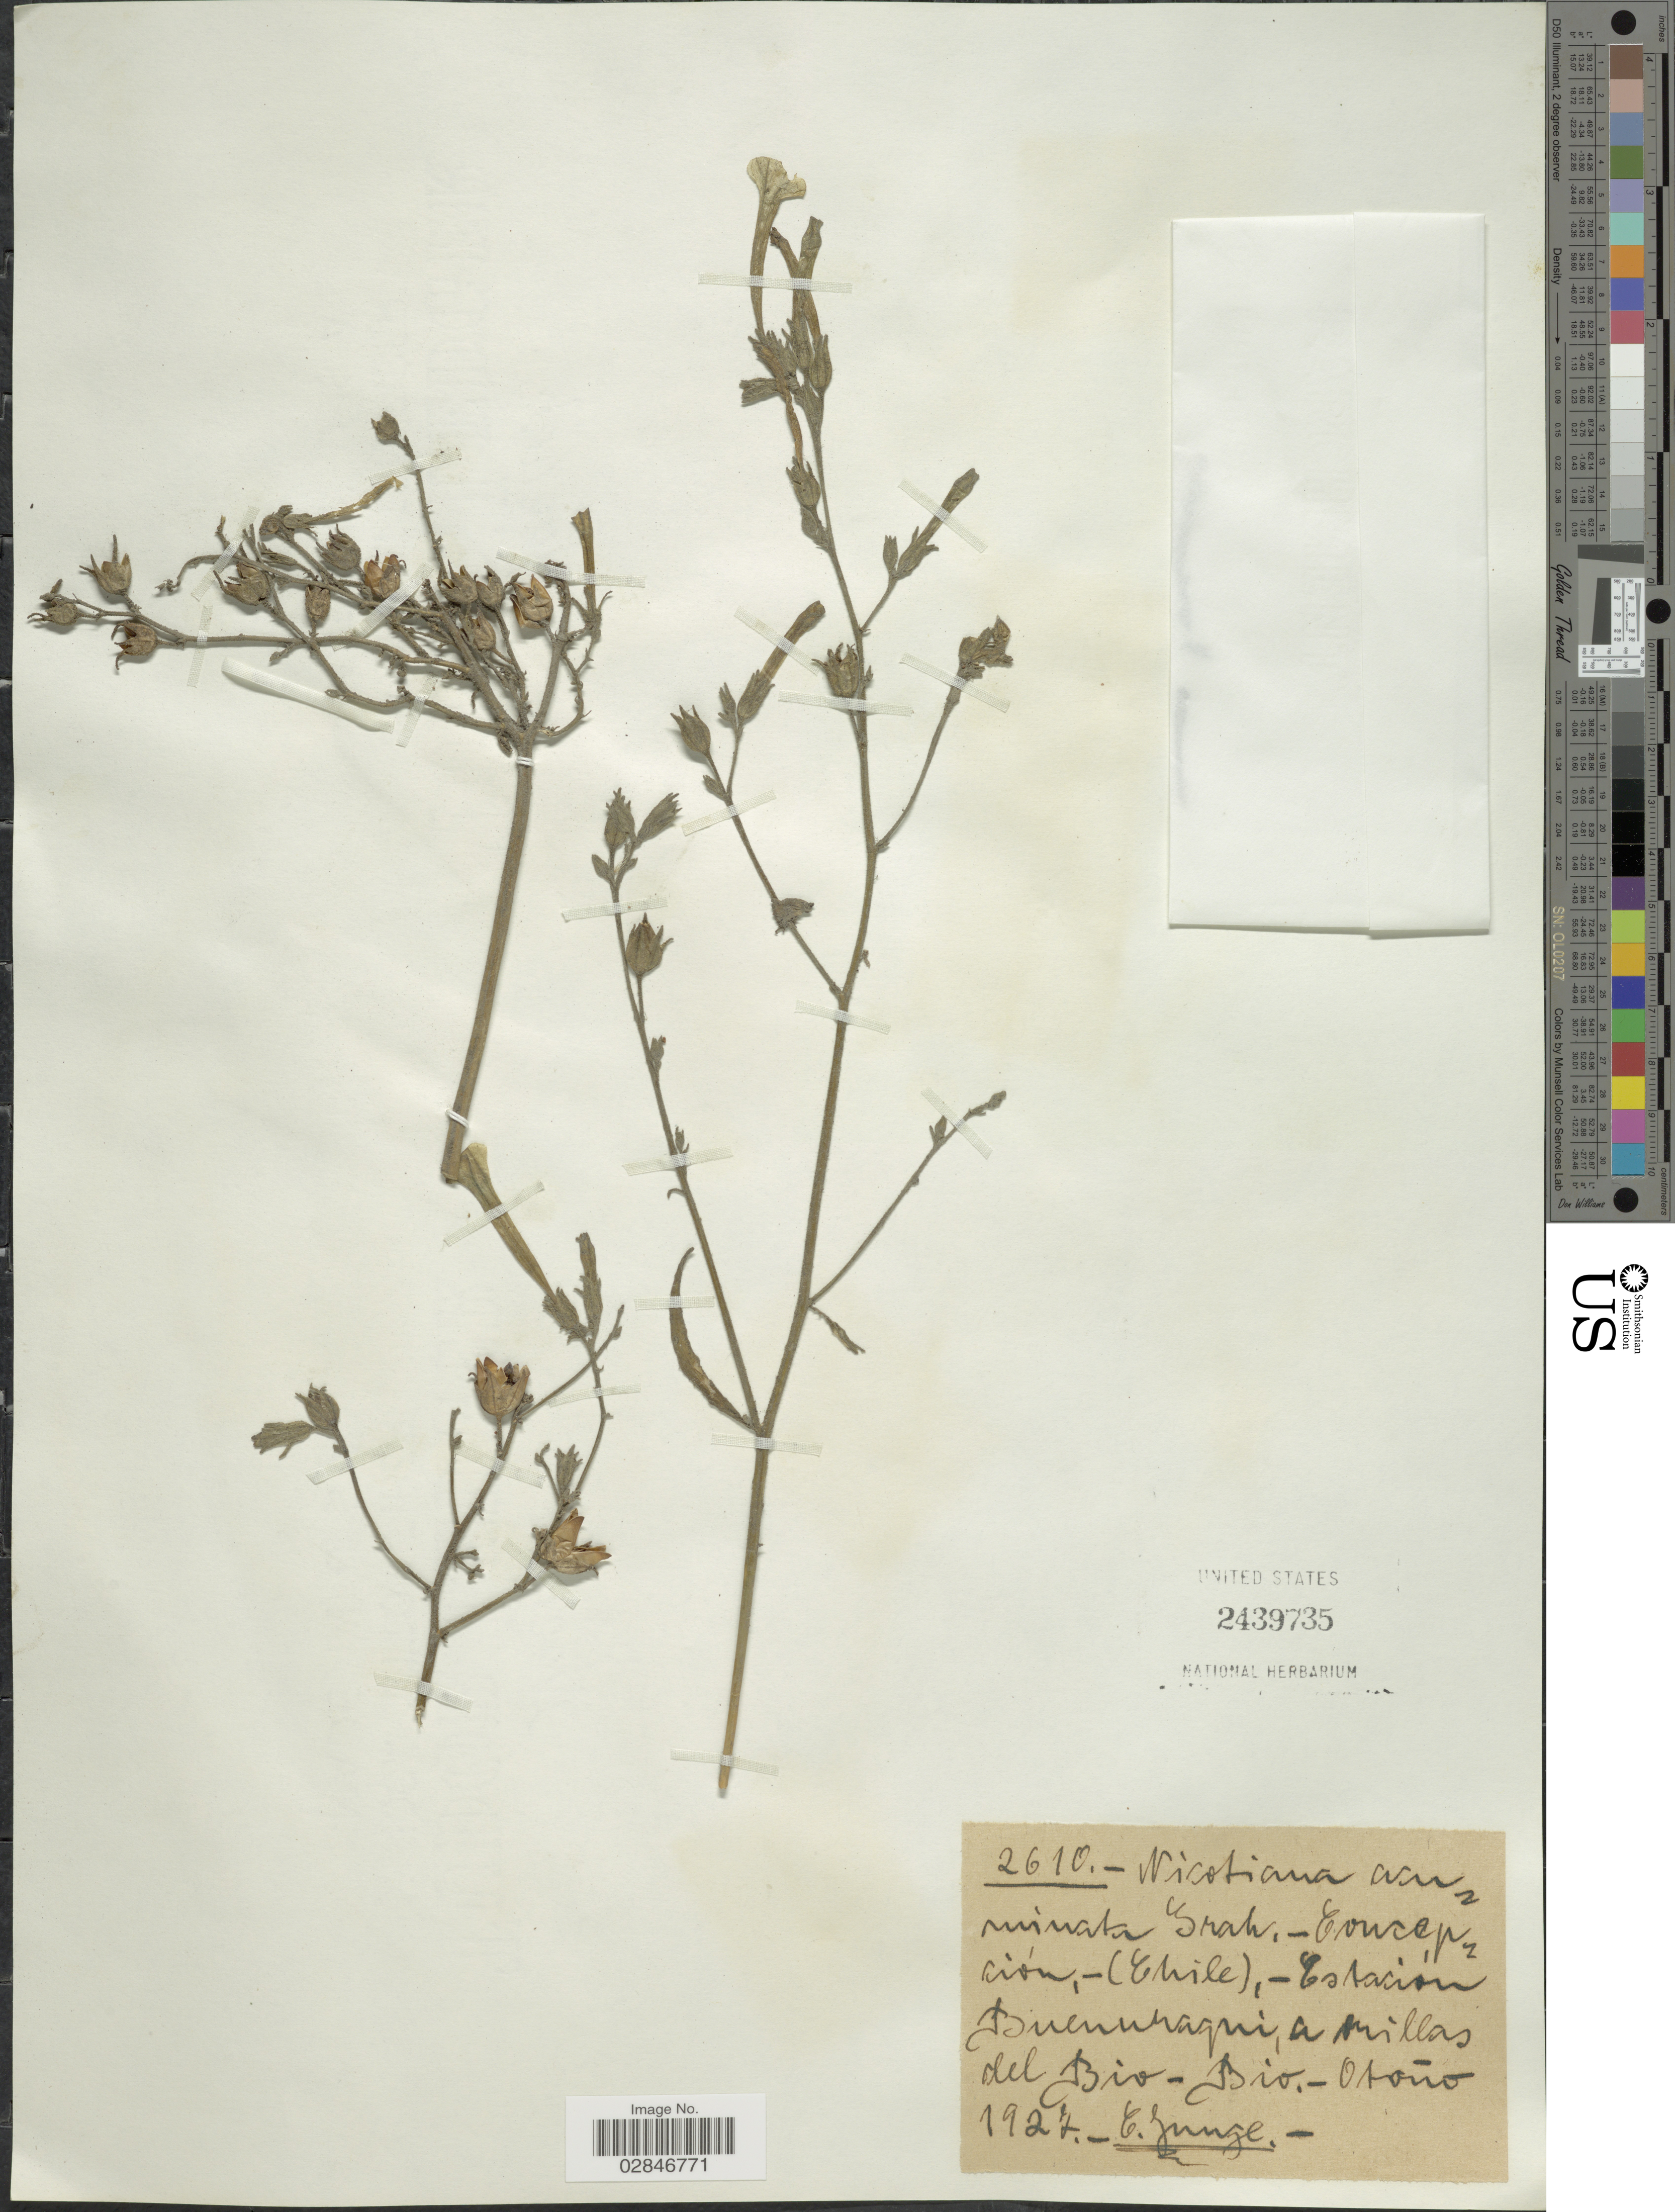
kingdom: Plantae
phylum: Tracheophyta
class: Magnoliopsida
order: Solanales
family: Solanaceae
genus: Nicotiana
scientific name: Nicotiana acuminata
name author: (Graham) Hook.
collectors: E. Junge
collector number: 2610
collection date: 1927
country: Chile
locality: Concepción - Estación Buenuraqui, a orillas del Bio - Bio - Otoño.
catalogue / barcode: US 2439735